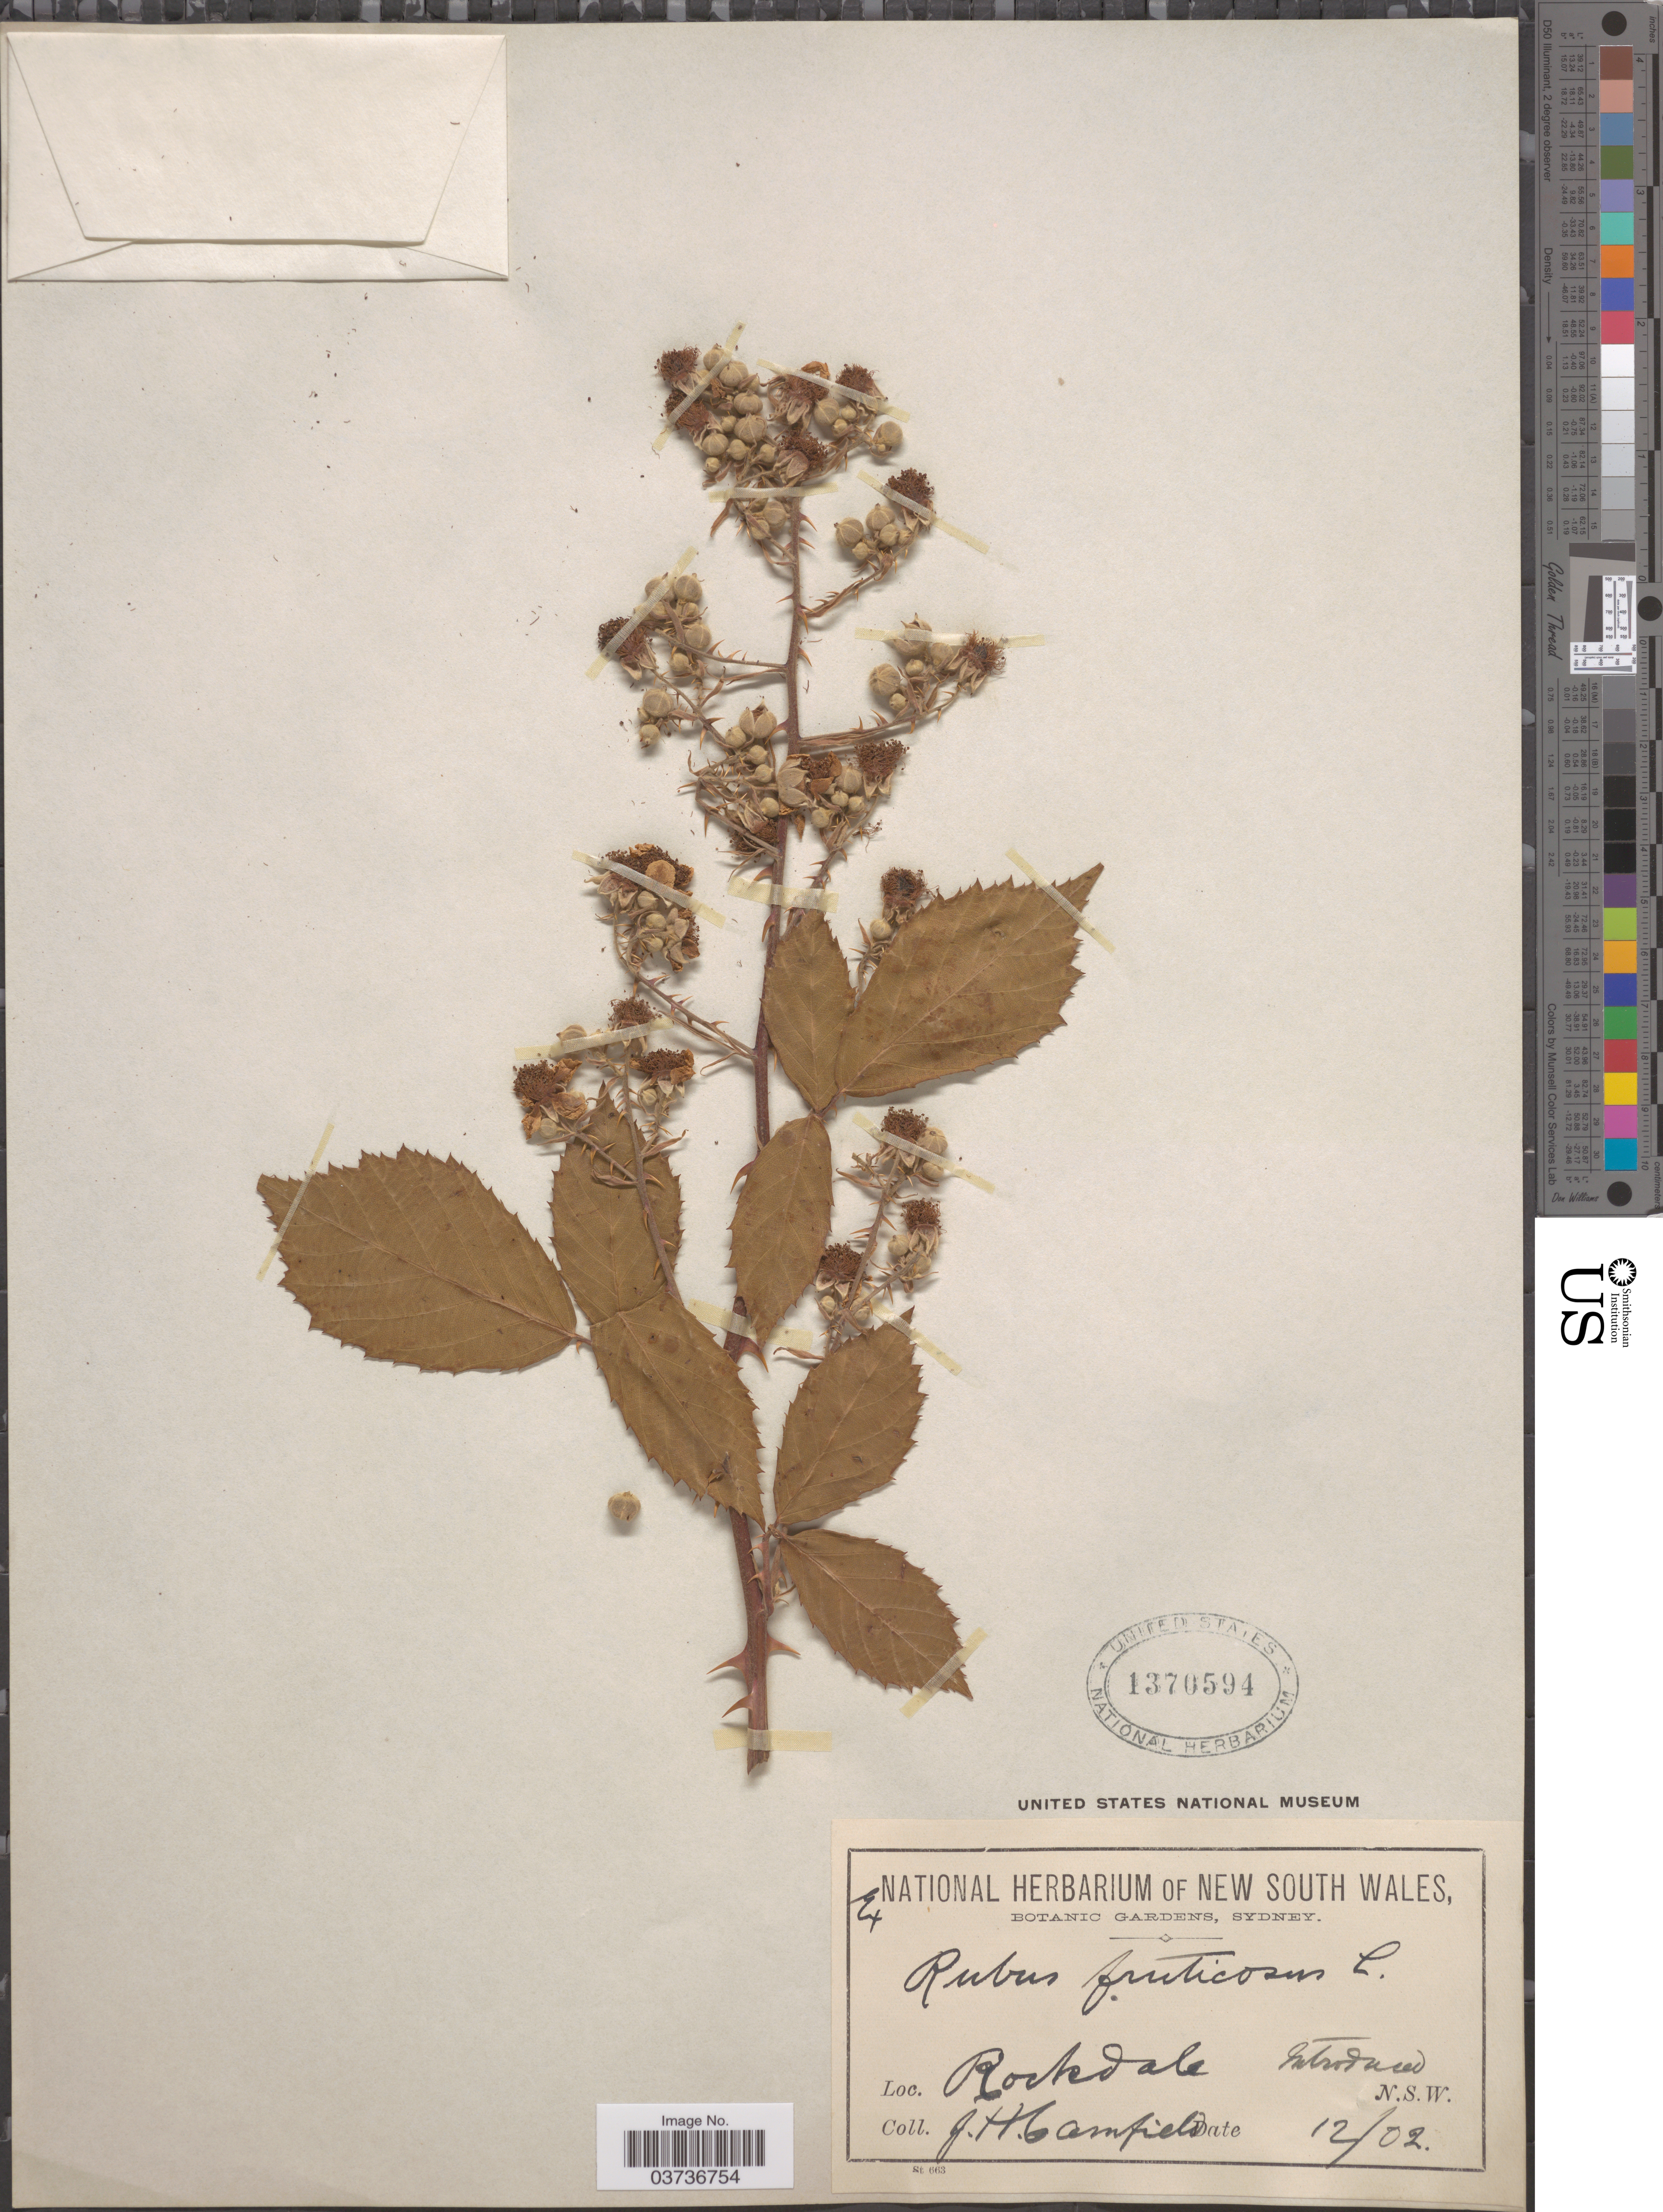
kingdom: Plantae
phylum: Tracheophyta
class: Magnoliopsida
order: Rosales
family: Rosaceae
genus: Rubus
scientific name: Rubus fruticosus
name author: L.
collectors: J. Camfield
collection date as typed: Transcribed d/m/y: /12/2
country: Australia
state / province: New South Wales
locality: Rockdale.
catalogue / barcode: US 1370594